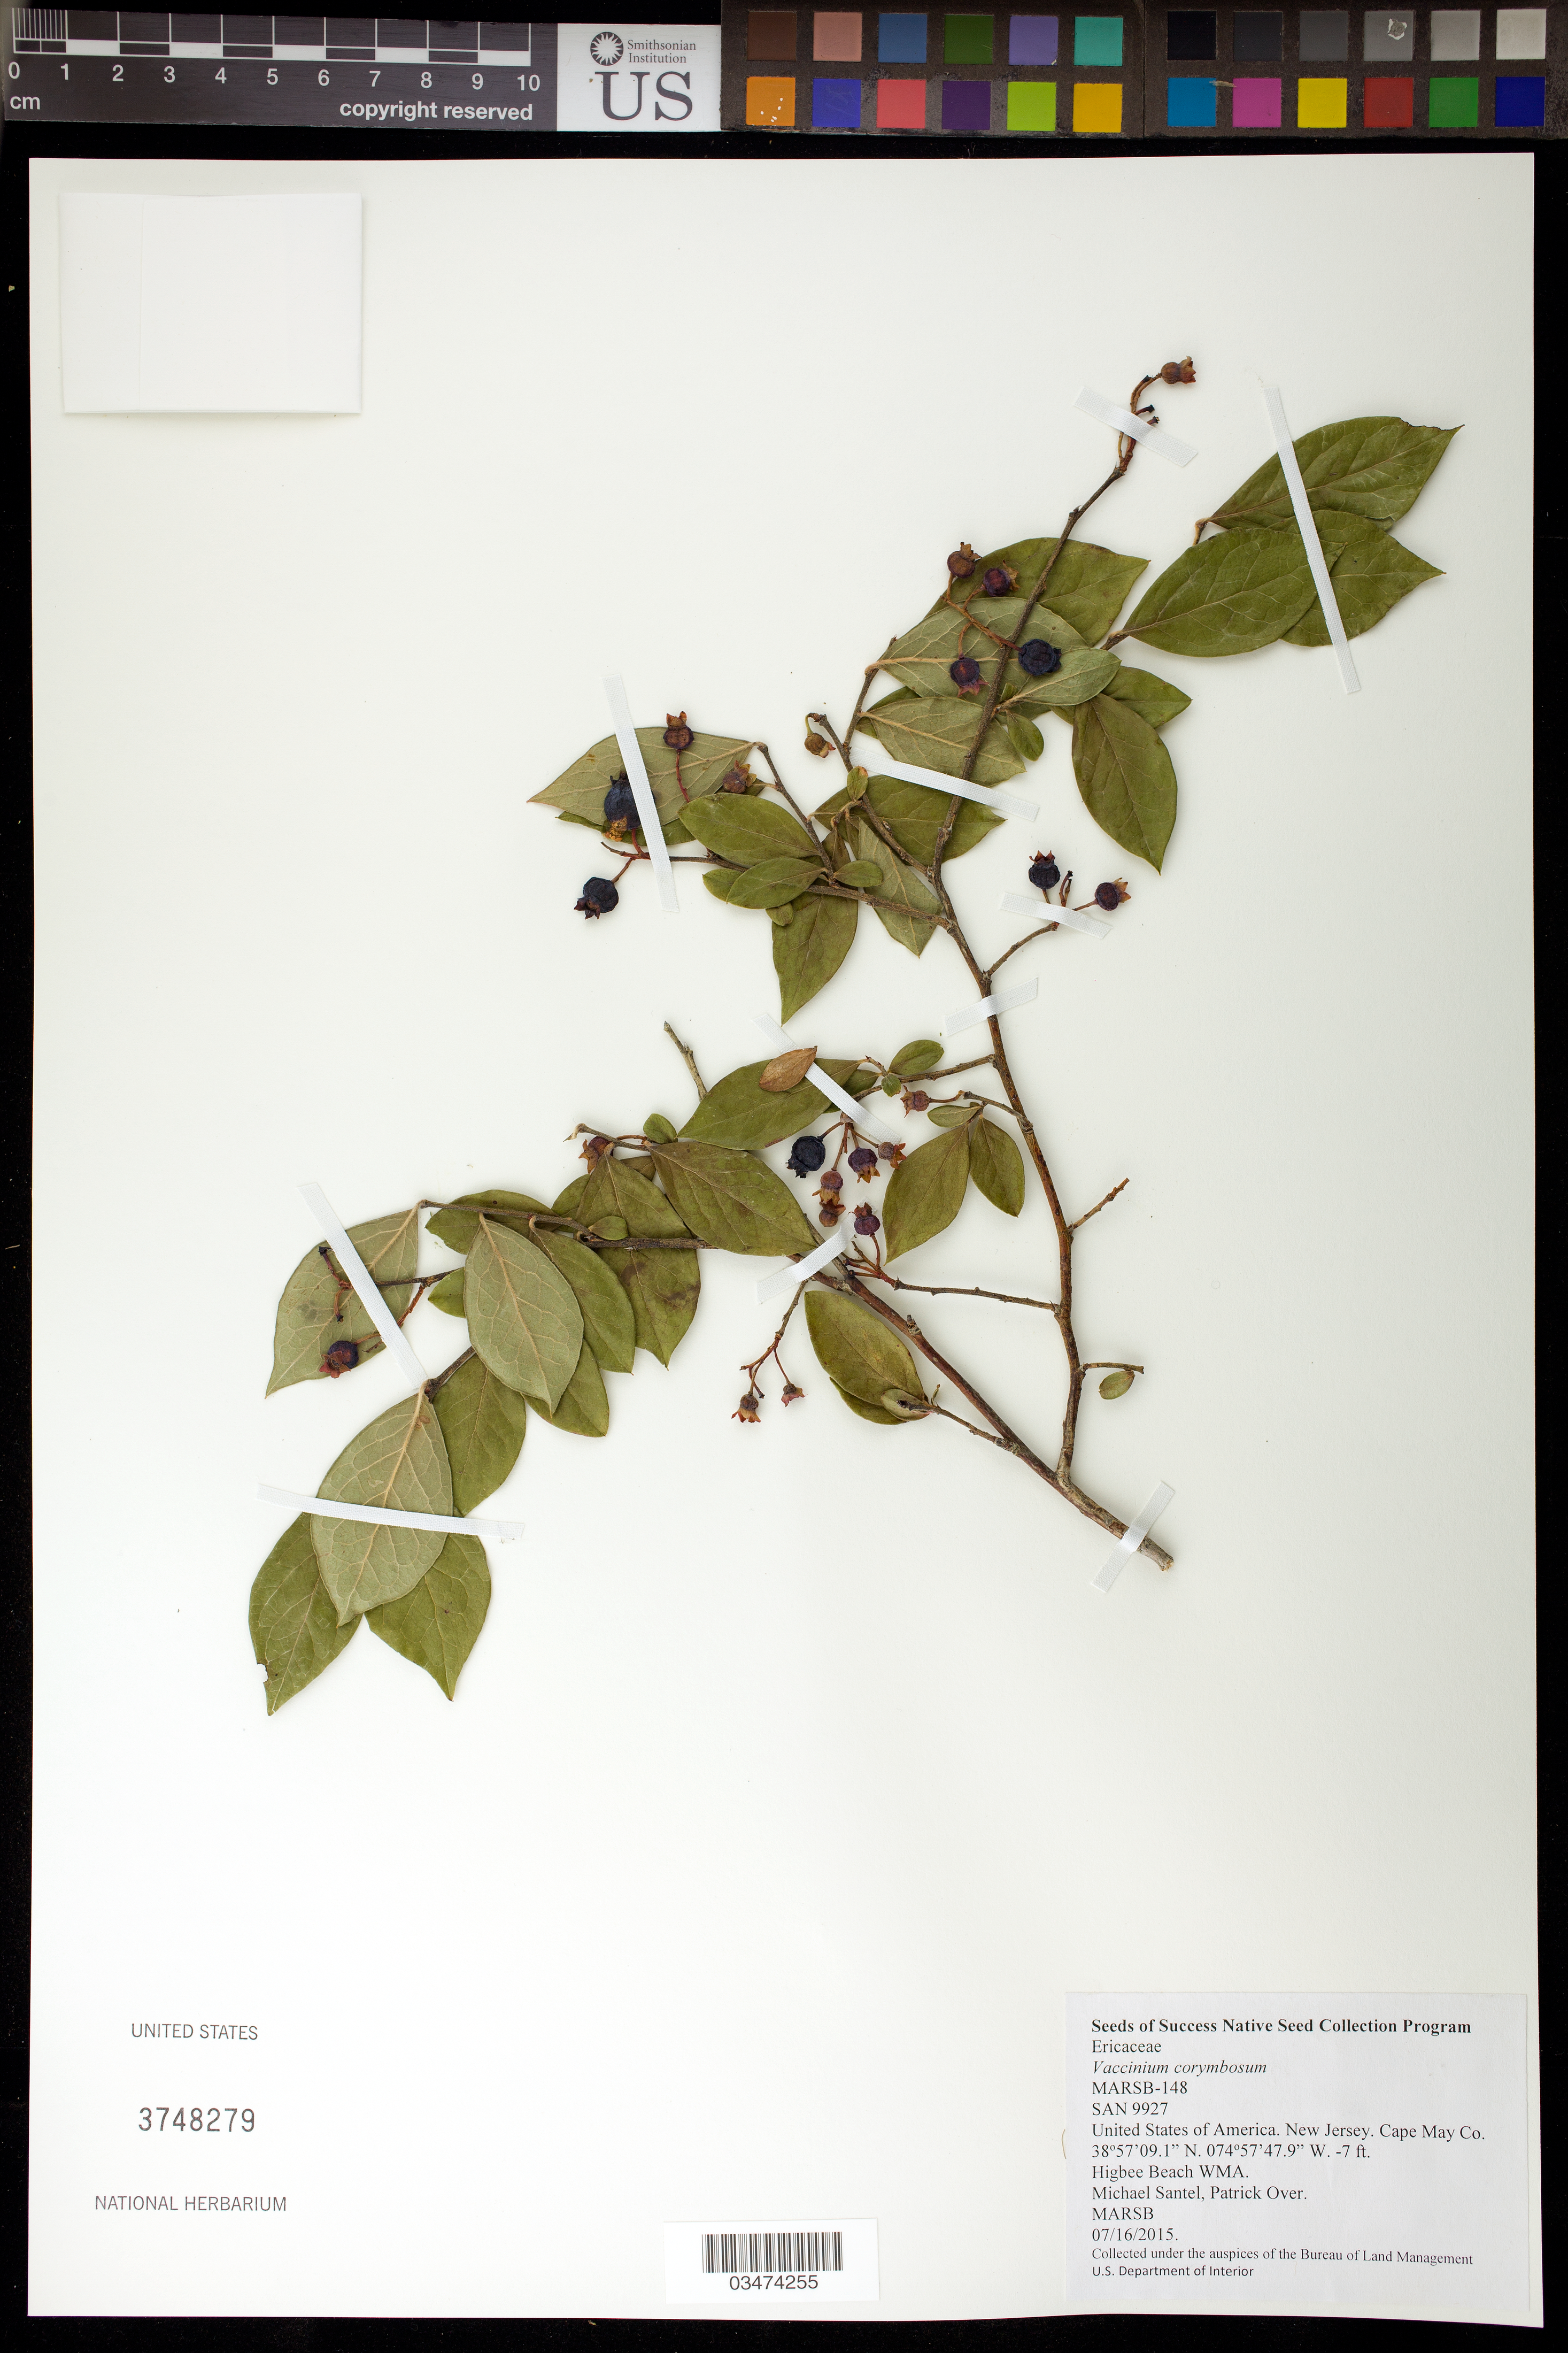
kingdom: Plantae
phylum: Tracheophyta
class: Magnoliopsida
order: Ericales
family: Ericaceae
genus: Vaccinium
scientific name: Vaccinium corymbosum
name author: L.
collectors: M. Santel & P. Over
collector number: MARSB-148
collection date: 2015-07-16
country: United States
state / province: New Jersey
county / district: Cape May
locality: Higbee Beach WMA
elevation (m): -2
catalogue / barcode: US 3748279